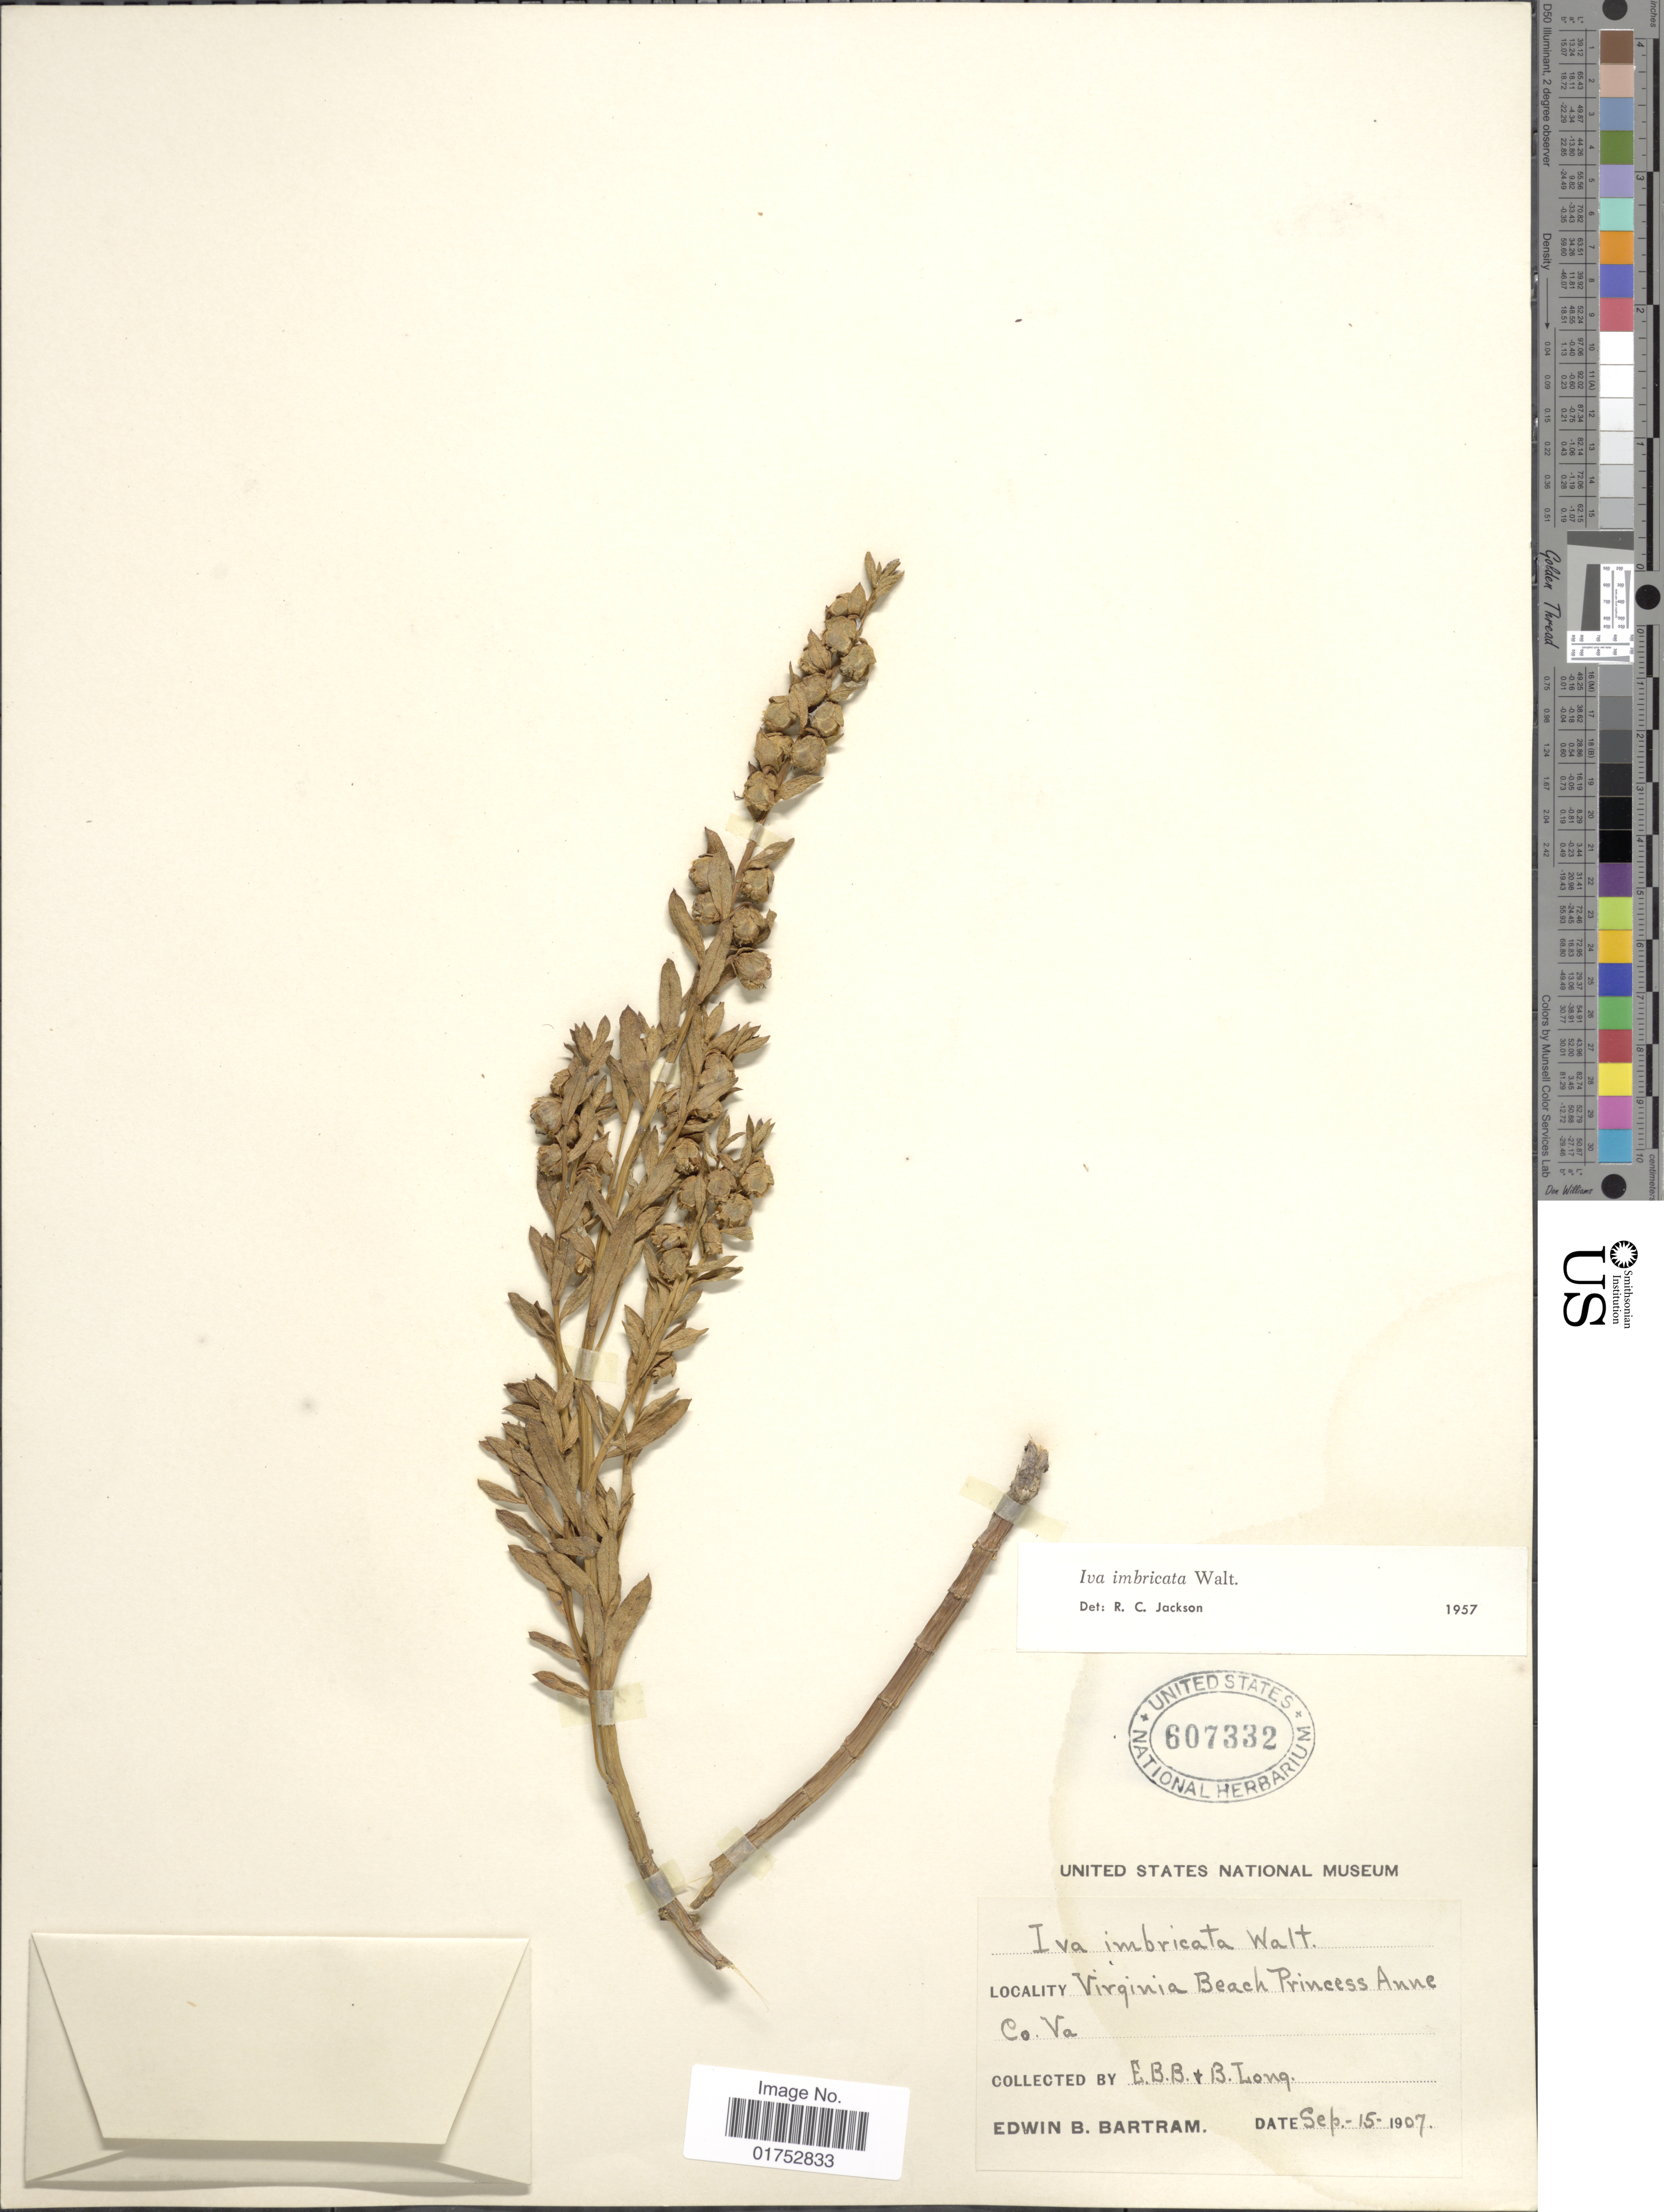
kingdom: Plantae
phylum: Tracheophyta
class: Magnoliopsida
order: Asterales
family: Asteraceae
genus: Iva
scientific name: Iva imbricata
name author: Walter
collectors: E. B. Bartram & B. Long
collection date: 1907-09-15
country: United States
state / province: Virginia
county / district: City of Virginia Beach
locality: Virginia Beach, Princess Anne Co., Va.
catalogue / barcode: US 607332